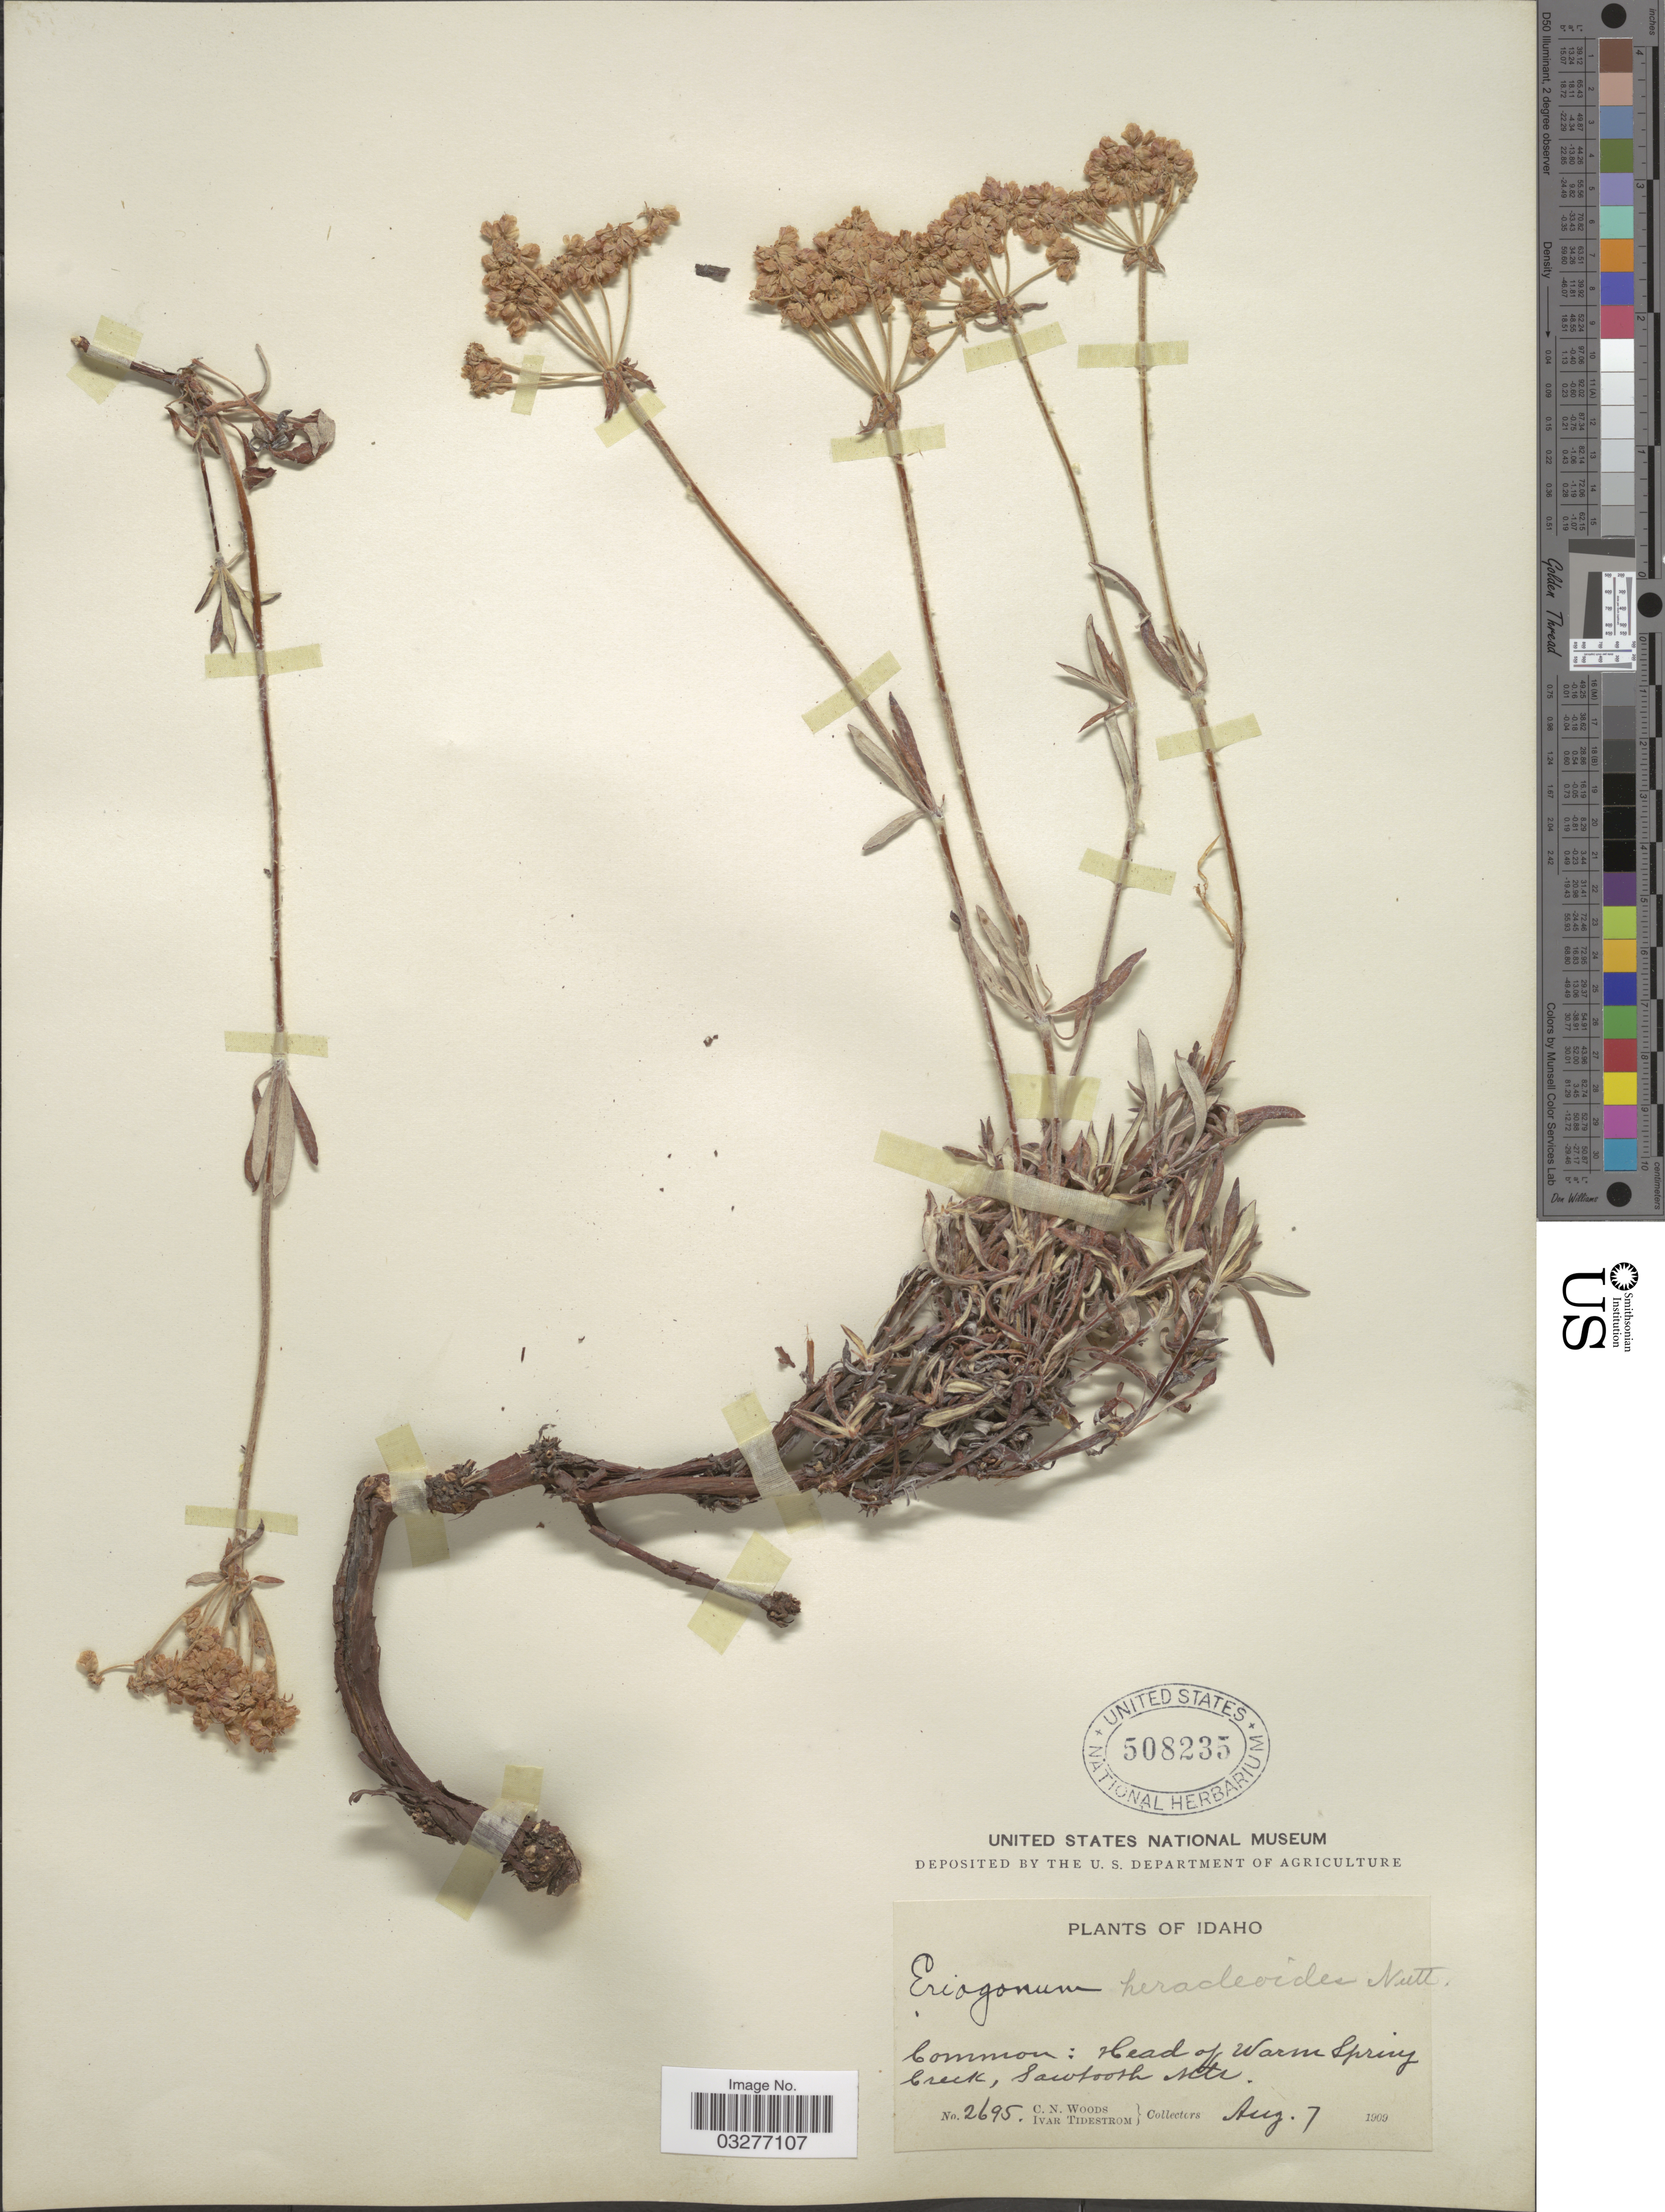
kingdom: Plantae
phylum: Tracheophyta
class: Magnoliopsida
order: Caryophyllales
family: Polygonaceae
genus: Eriogonum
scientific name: Eriogonum heracleoides var. heracleoides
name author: Nutt.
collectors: C. Woods & I. F. Tidestrom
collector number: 2695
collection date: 1909-08-07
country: United States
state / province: Idaho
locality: Head of Warm Spring Creek, Sawtooth Mts.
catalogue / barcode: US 508235